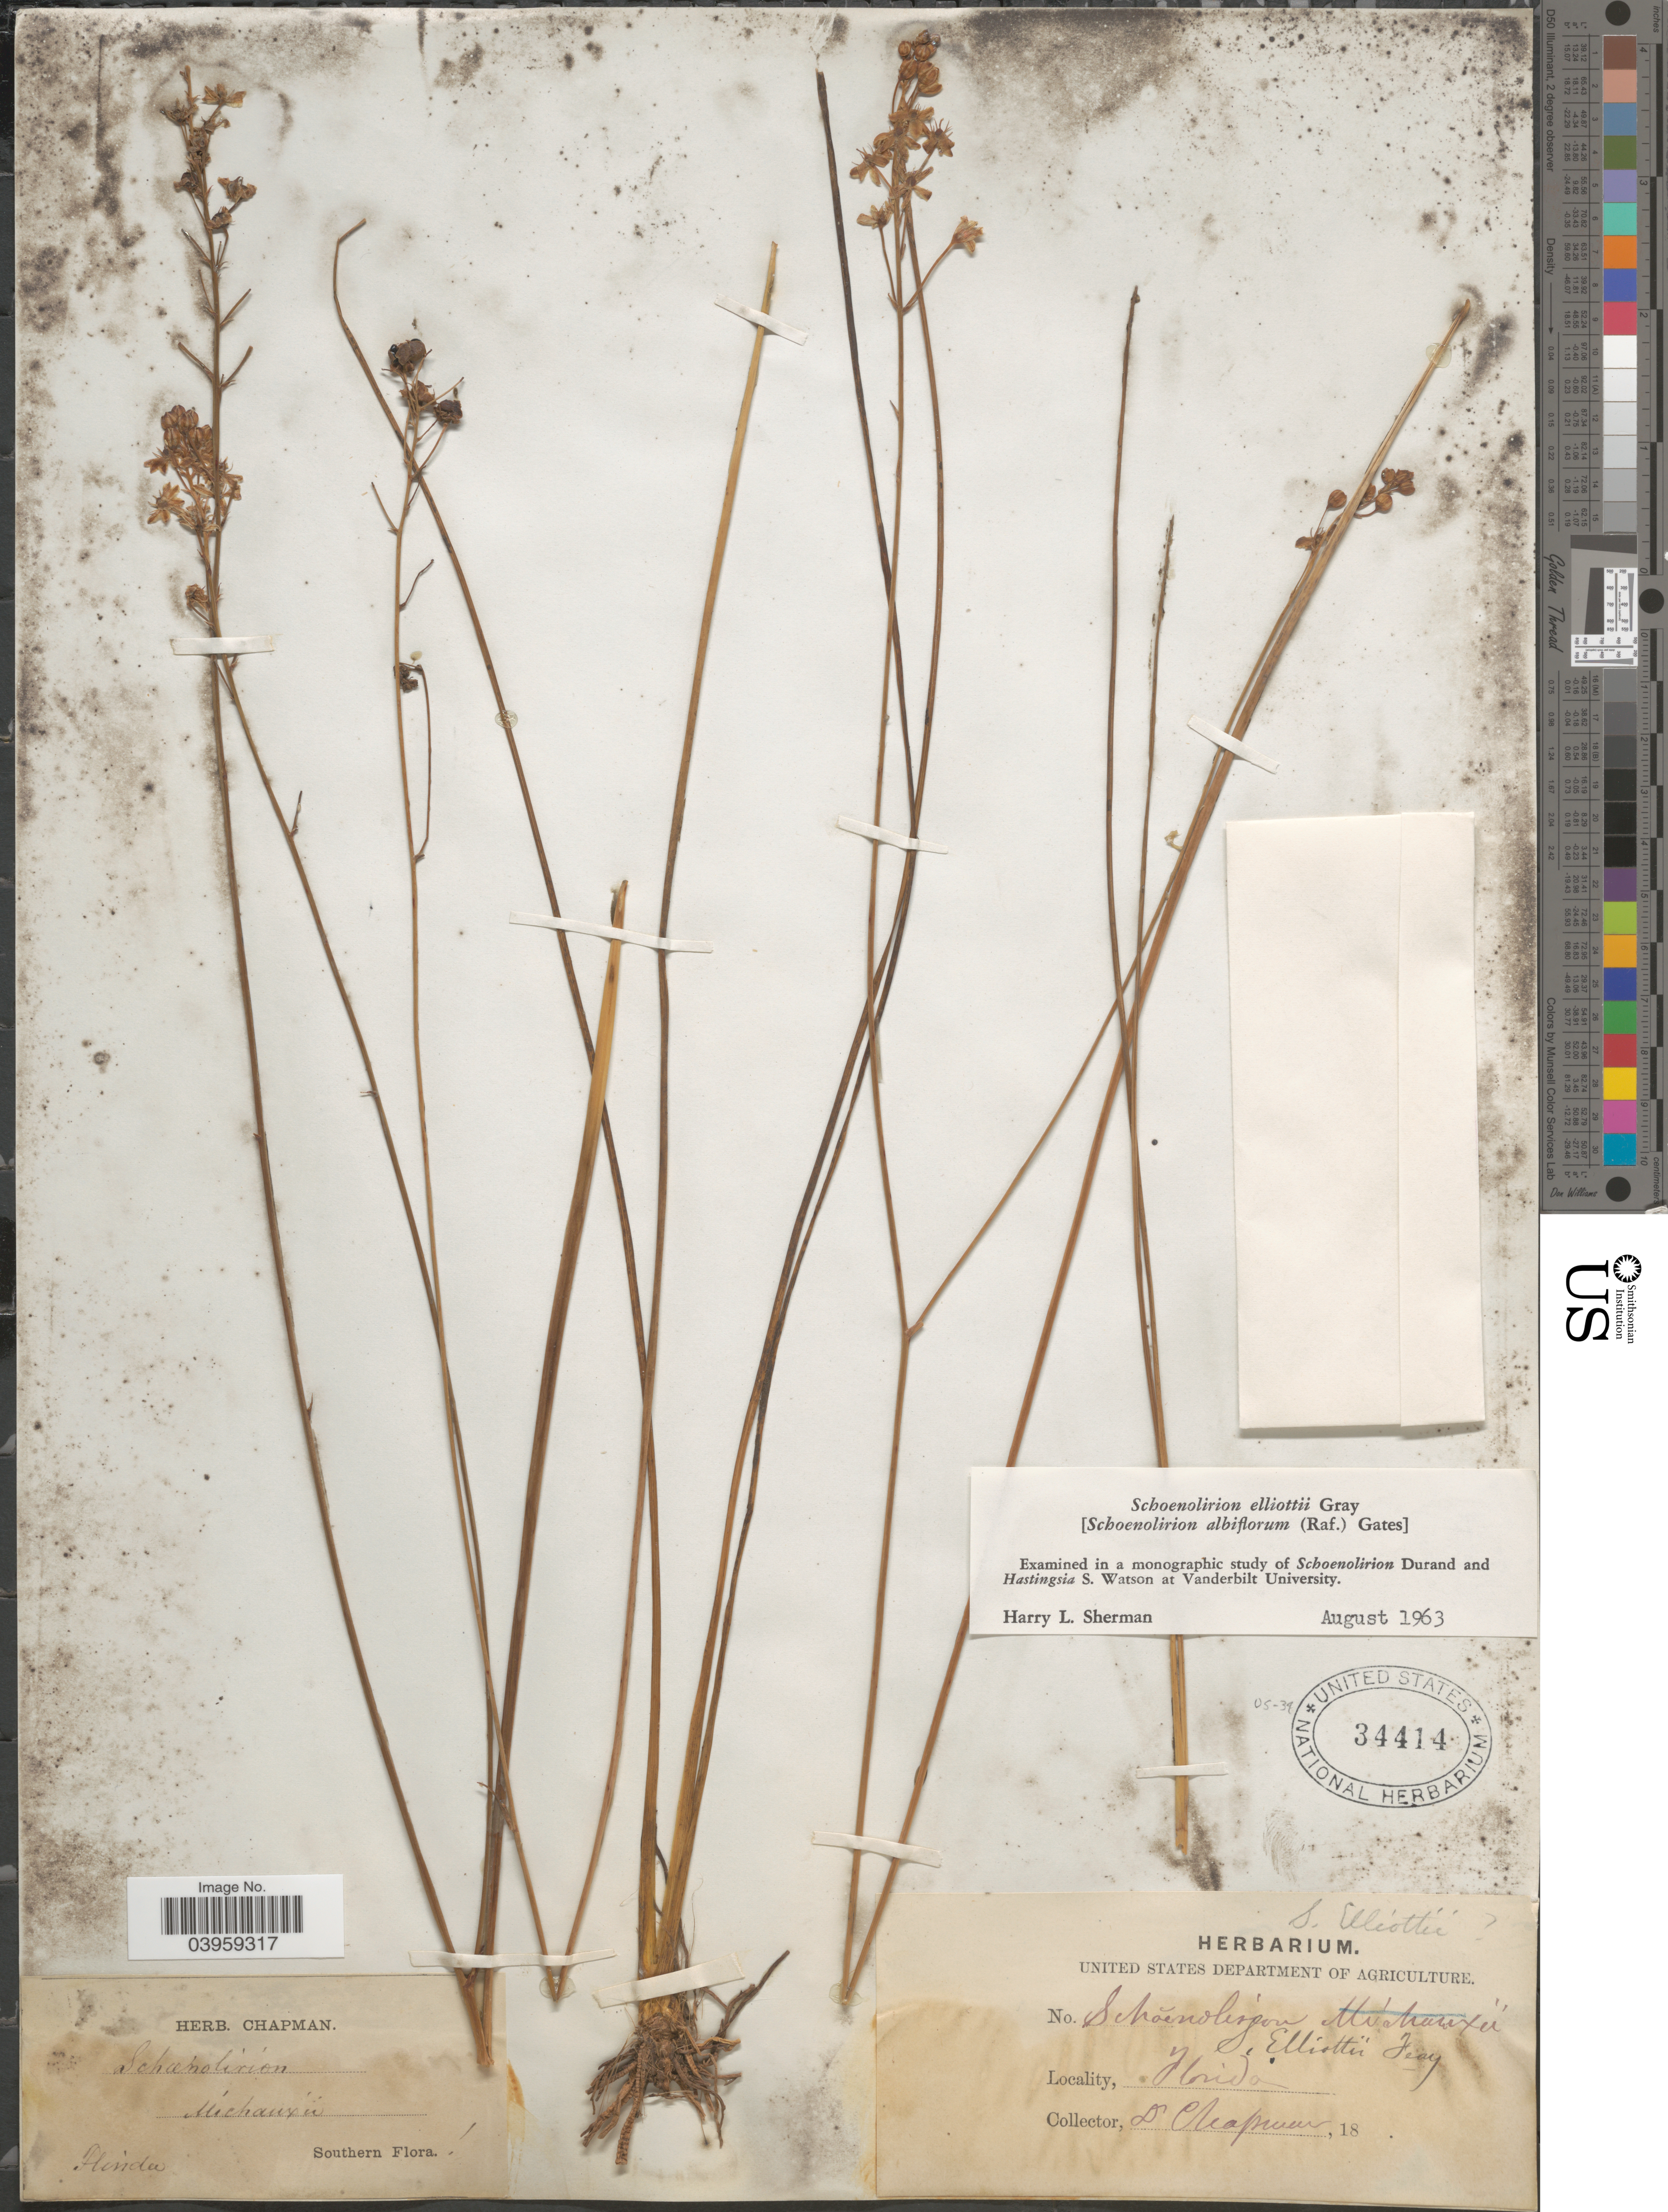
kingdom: Plantae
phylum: Tracheophyta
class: Liliopsida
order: Asparagales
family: Asparagaceae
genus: Schoenolirion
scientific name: Schoenolirion elliottii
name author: A. Gray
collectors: A. Chapman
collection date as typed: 18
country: United States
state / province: Florida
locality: Southern.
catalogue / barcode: US 34414